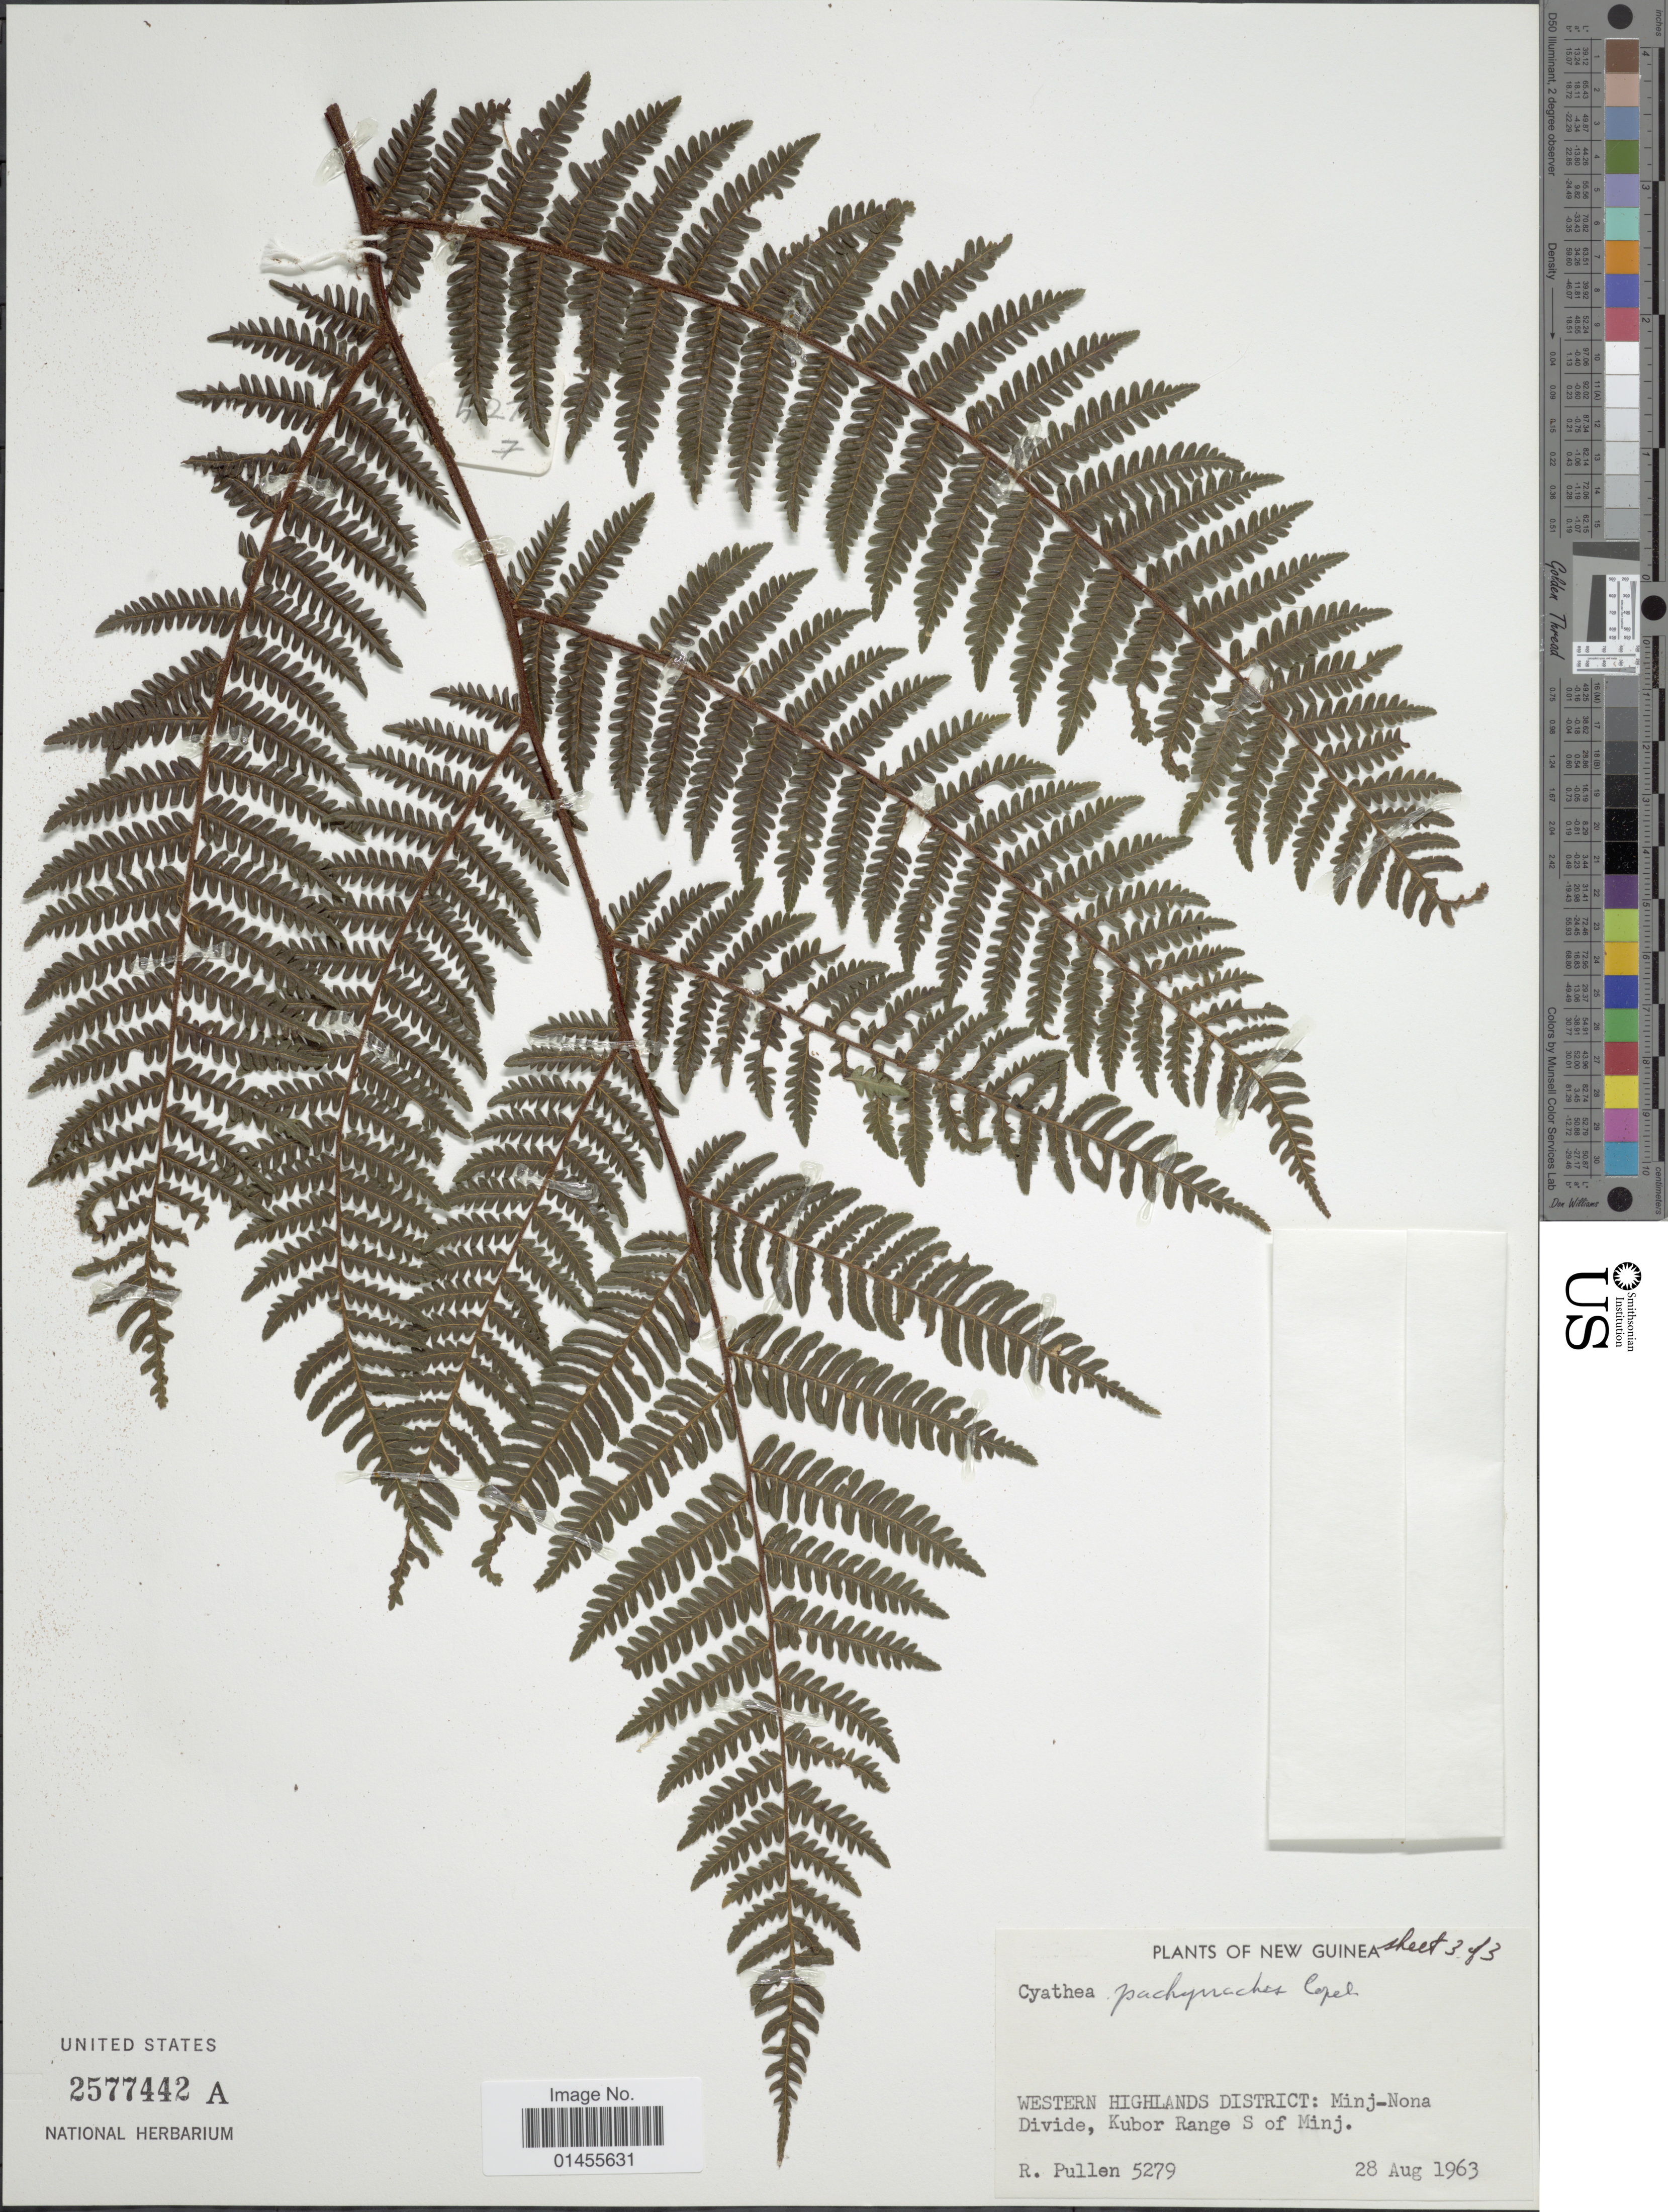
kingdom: Plantae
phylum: Tracheophyta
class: Polypodiopsida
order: Cyatheales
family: Cyatheaceae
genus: Alsophila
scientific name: Alsophila pachyrrhachis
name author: (Copel.) R.M. Tryon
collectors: R. Pullen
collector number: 5279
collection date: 1963-08-28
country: Papua New Guinea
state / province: Western Highlands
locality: New Guinea. Western Highlands District: Minj-Nona Divide, Kubor Range S of Minj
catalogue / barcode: US 2577442A